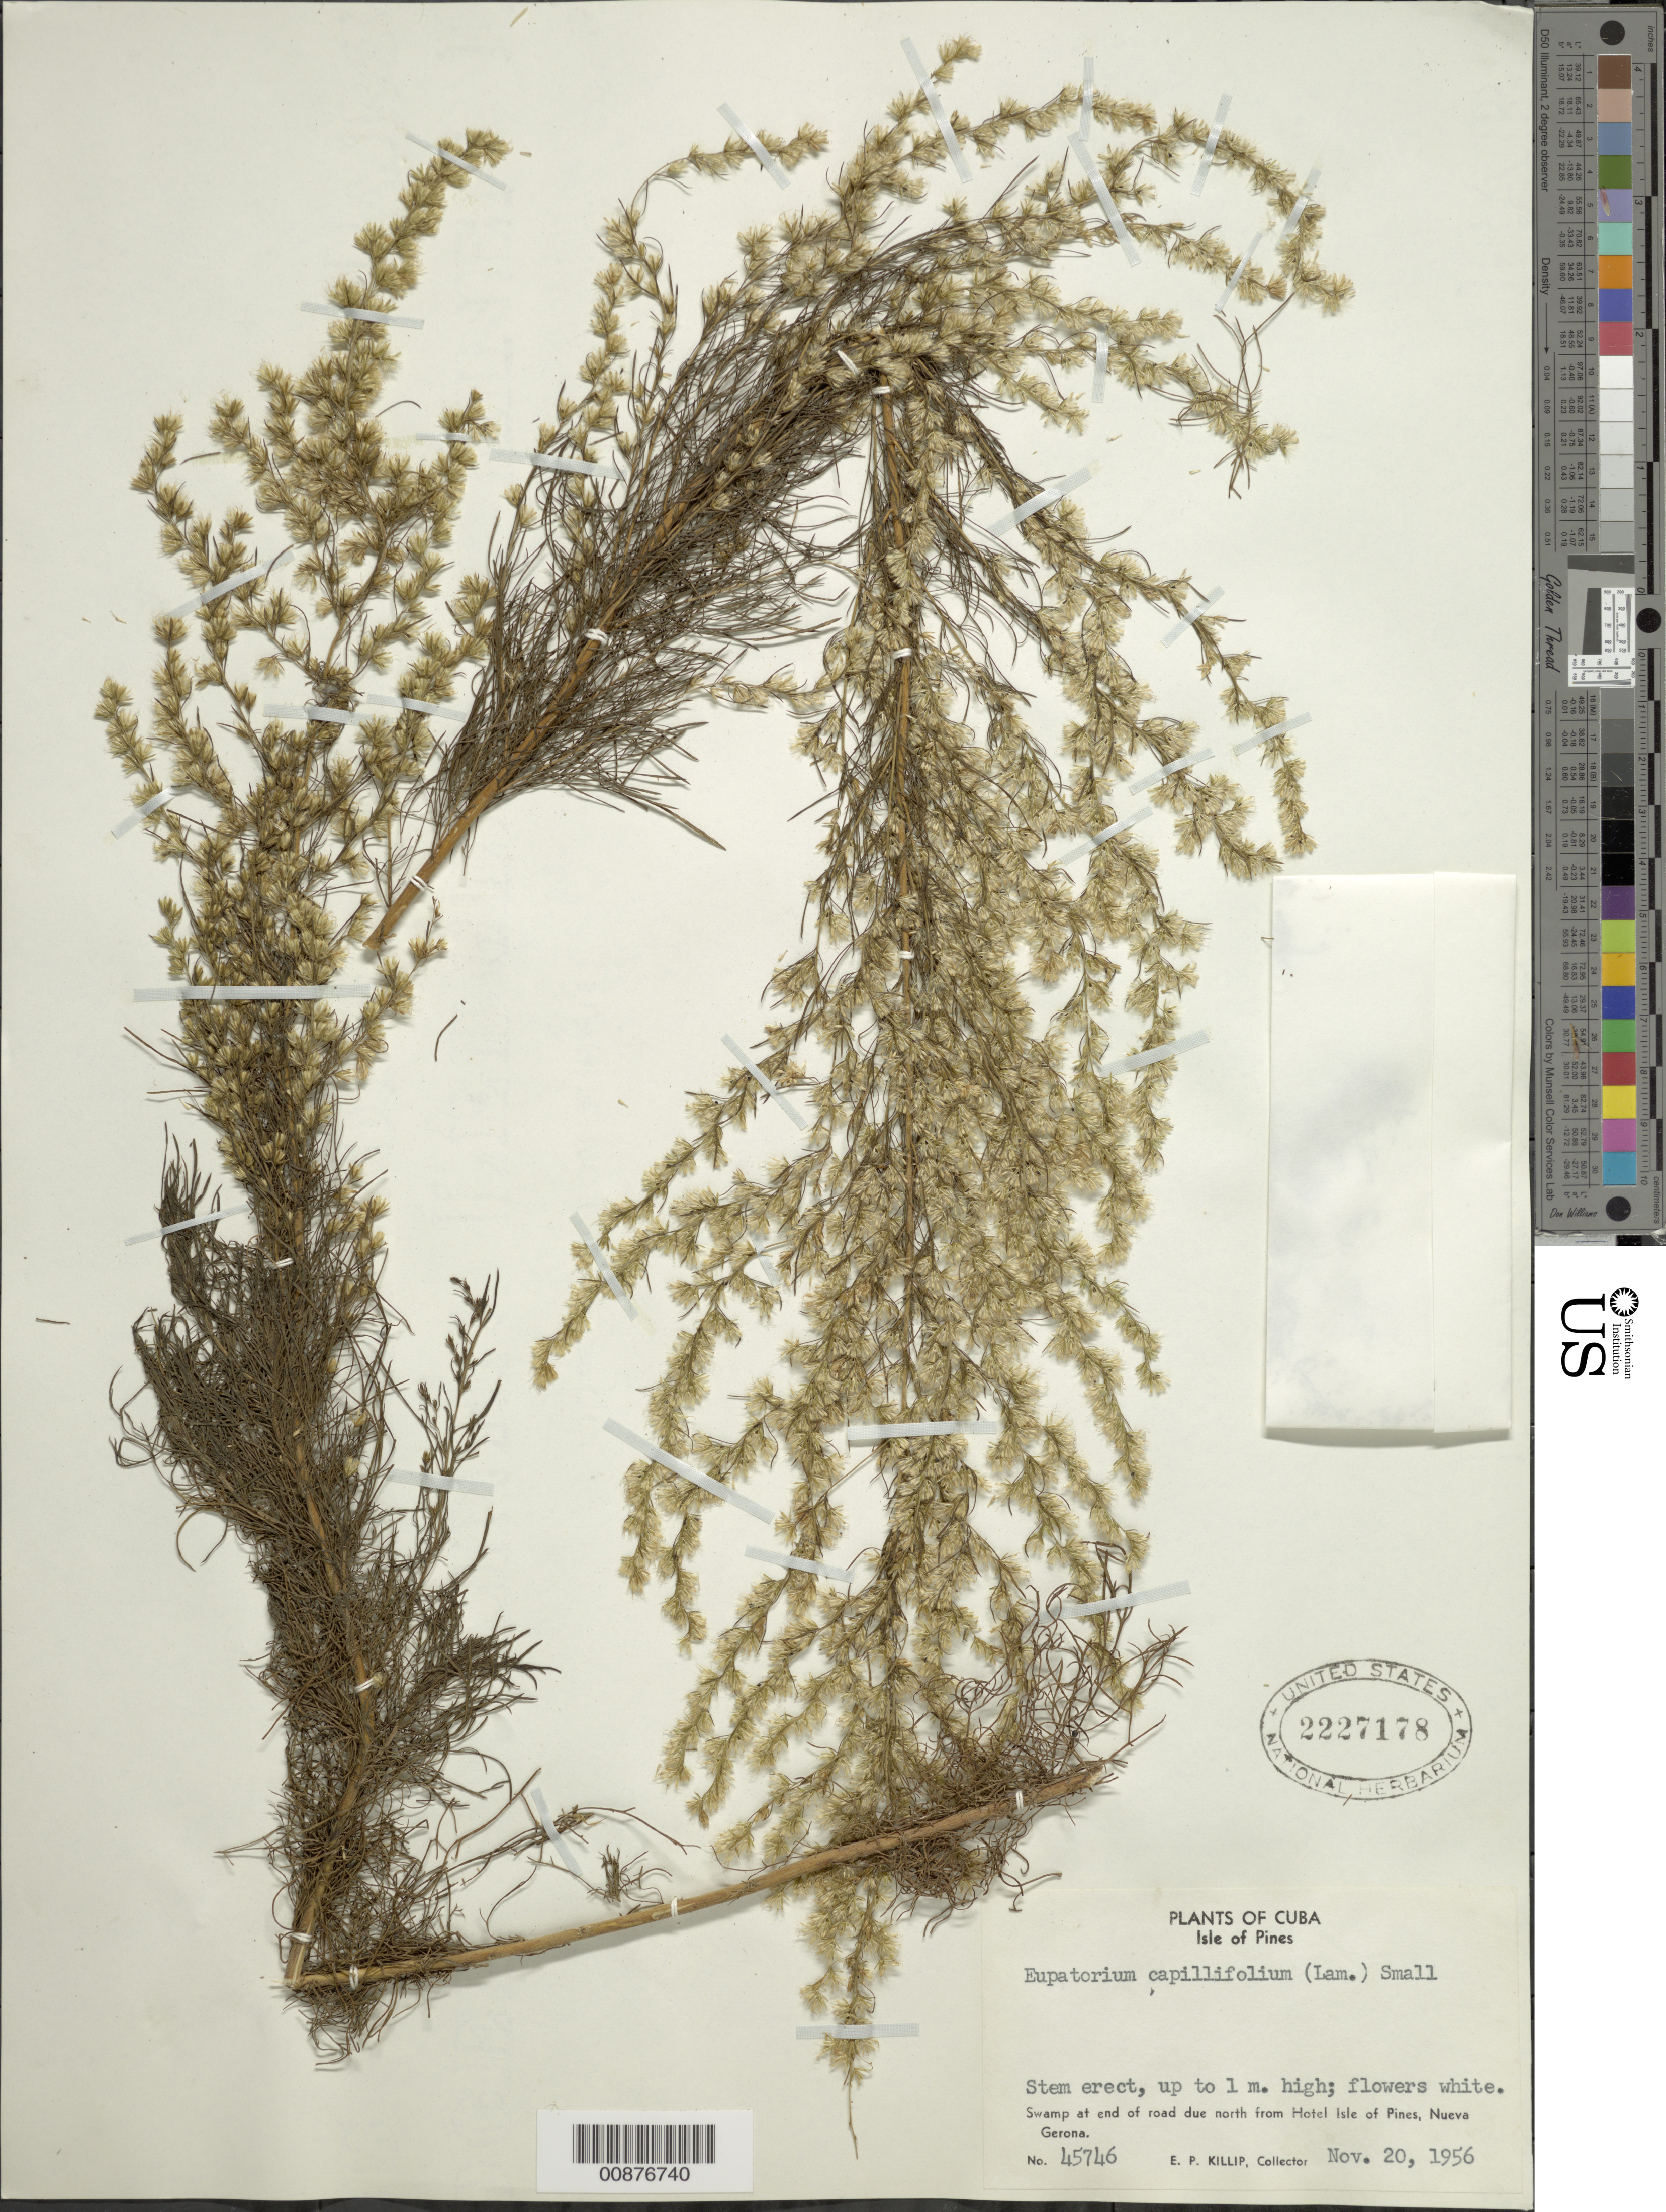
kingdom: Plantae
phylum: Tracheophyta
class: Magnoliopsida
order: Asterales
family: Asteraceae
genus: Eupatorium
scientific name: Eupatorium capillifolium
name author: (Lam.) Small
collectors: E. P. Killip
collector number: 45746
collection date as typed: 20 Nov 1956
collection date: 1956-11-20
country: Cuba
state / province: Isla de La Juventud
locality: At end of road due north from Hotel Isle of Pines, Nueva Gerona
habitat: Swamp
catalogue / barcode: US 2227178